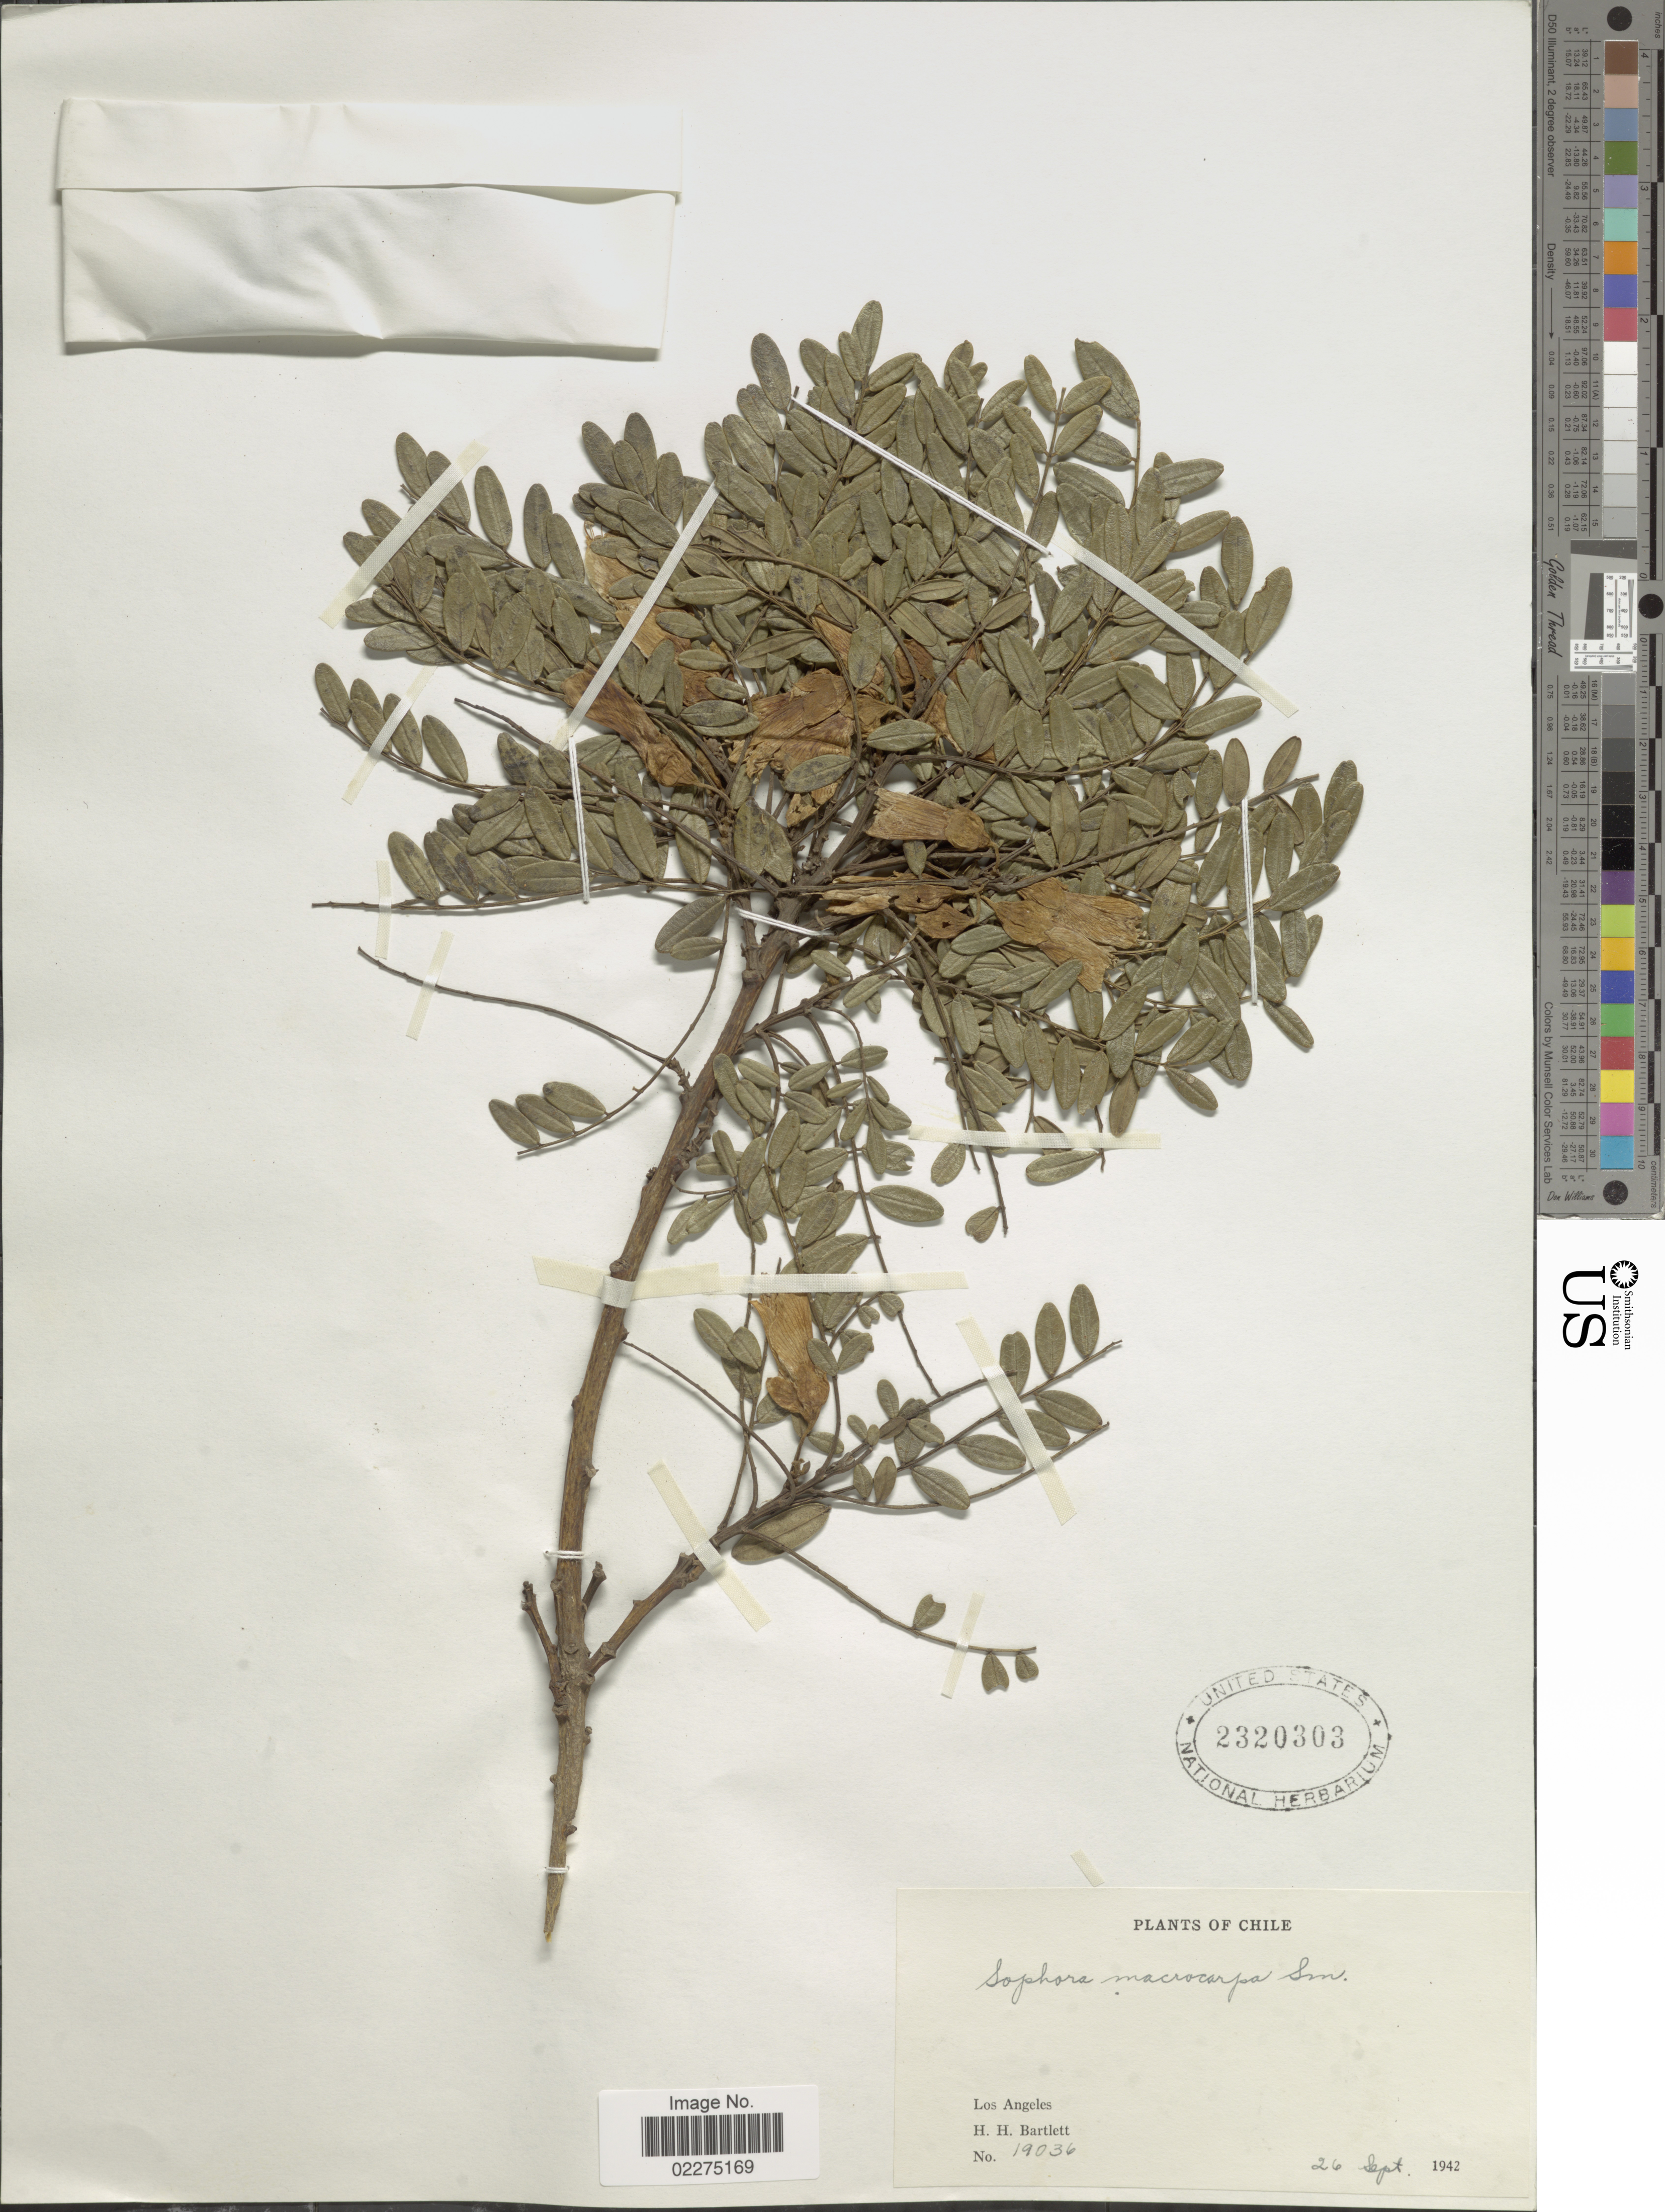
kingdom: Plantae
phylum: Tracheophyta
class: Magnoliopsida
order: Fabales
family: Fabaceae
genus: Sophora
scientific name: Sophora macrocarpa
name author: Sm.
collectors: H. H. Bartlett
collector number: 19036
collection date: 1942-09-26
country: Chile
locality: Los Angeles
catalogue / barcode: US 2320303